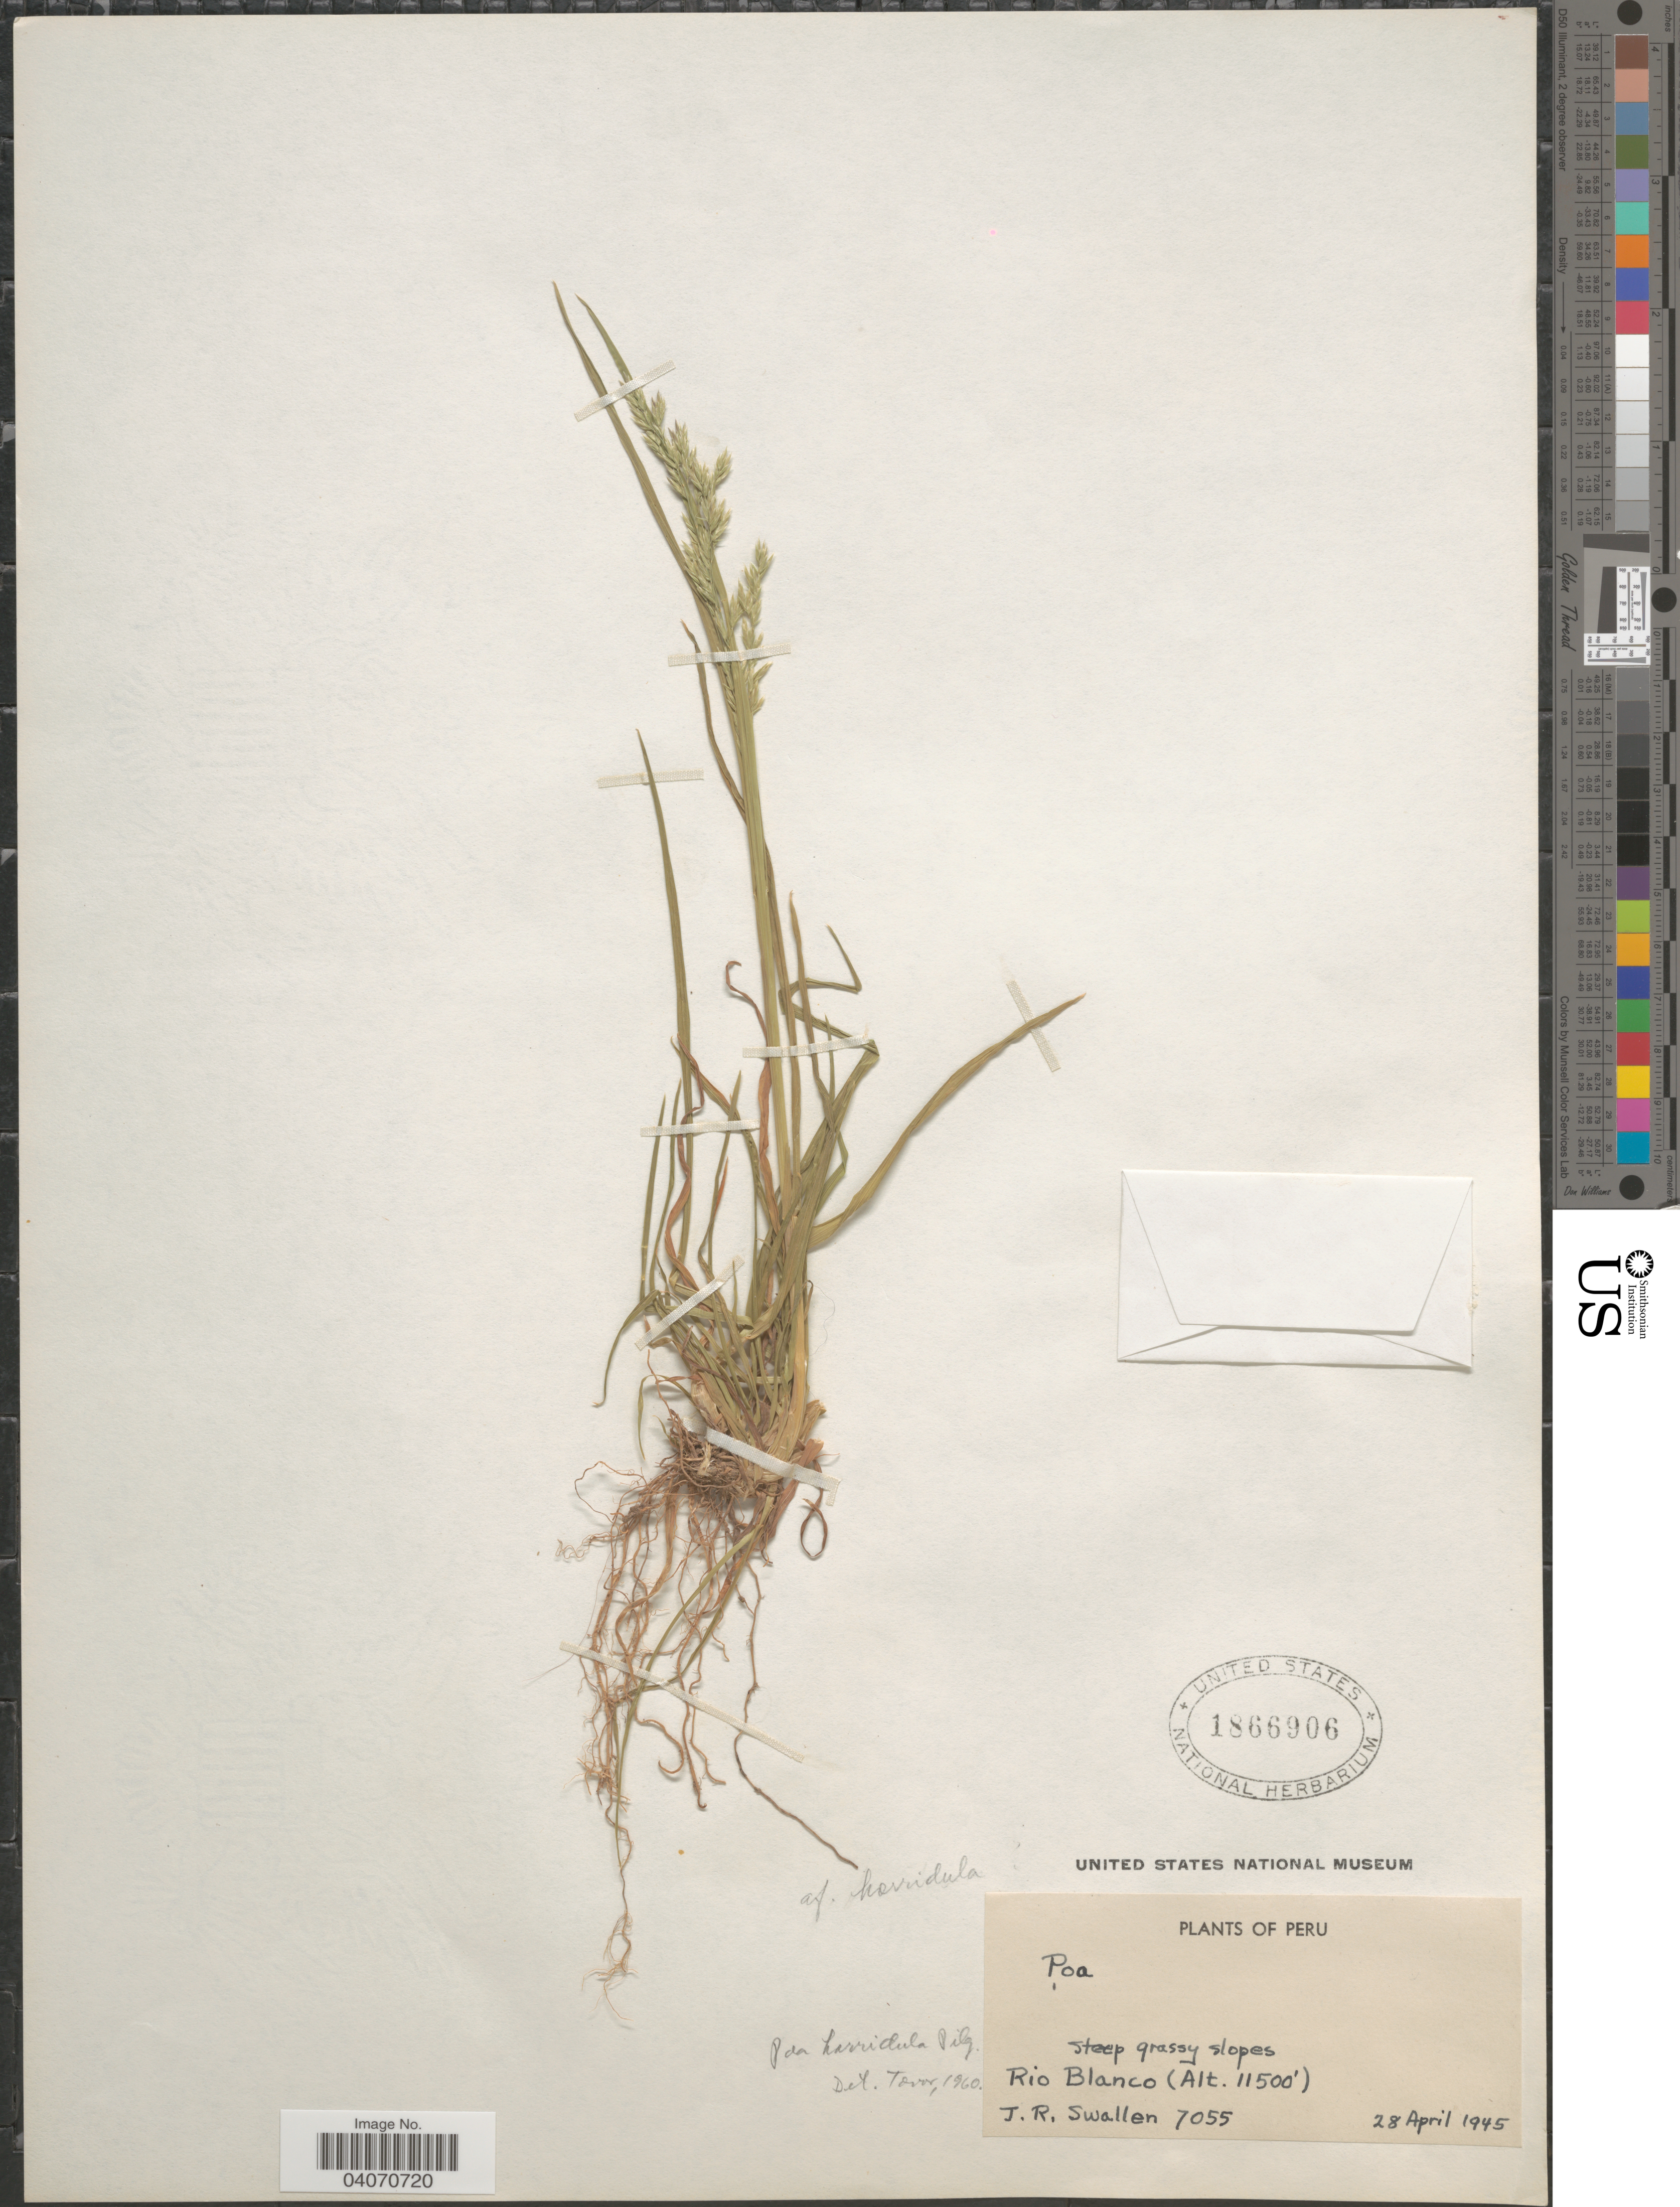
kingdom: Plantae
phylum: Tracheophyta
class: Liliopsida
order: Poales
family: Poaceae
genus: Poa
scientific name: Poa horridula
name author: Pilg.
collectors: J. R. Swallen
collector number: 7055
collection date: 1945-04-28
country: Peru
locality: Rio Blanco.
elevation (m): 3505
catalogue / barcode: US 1866906